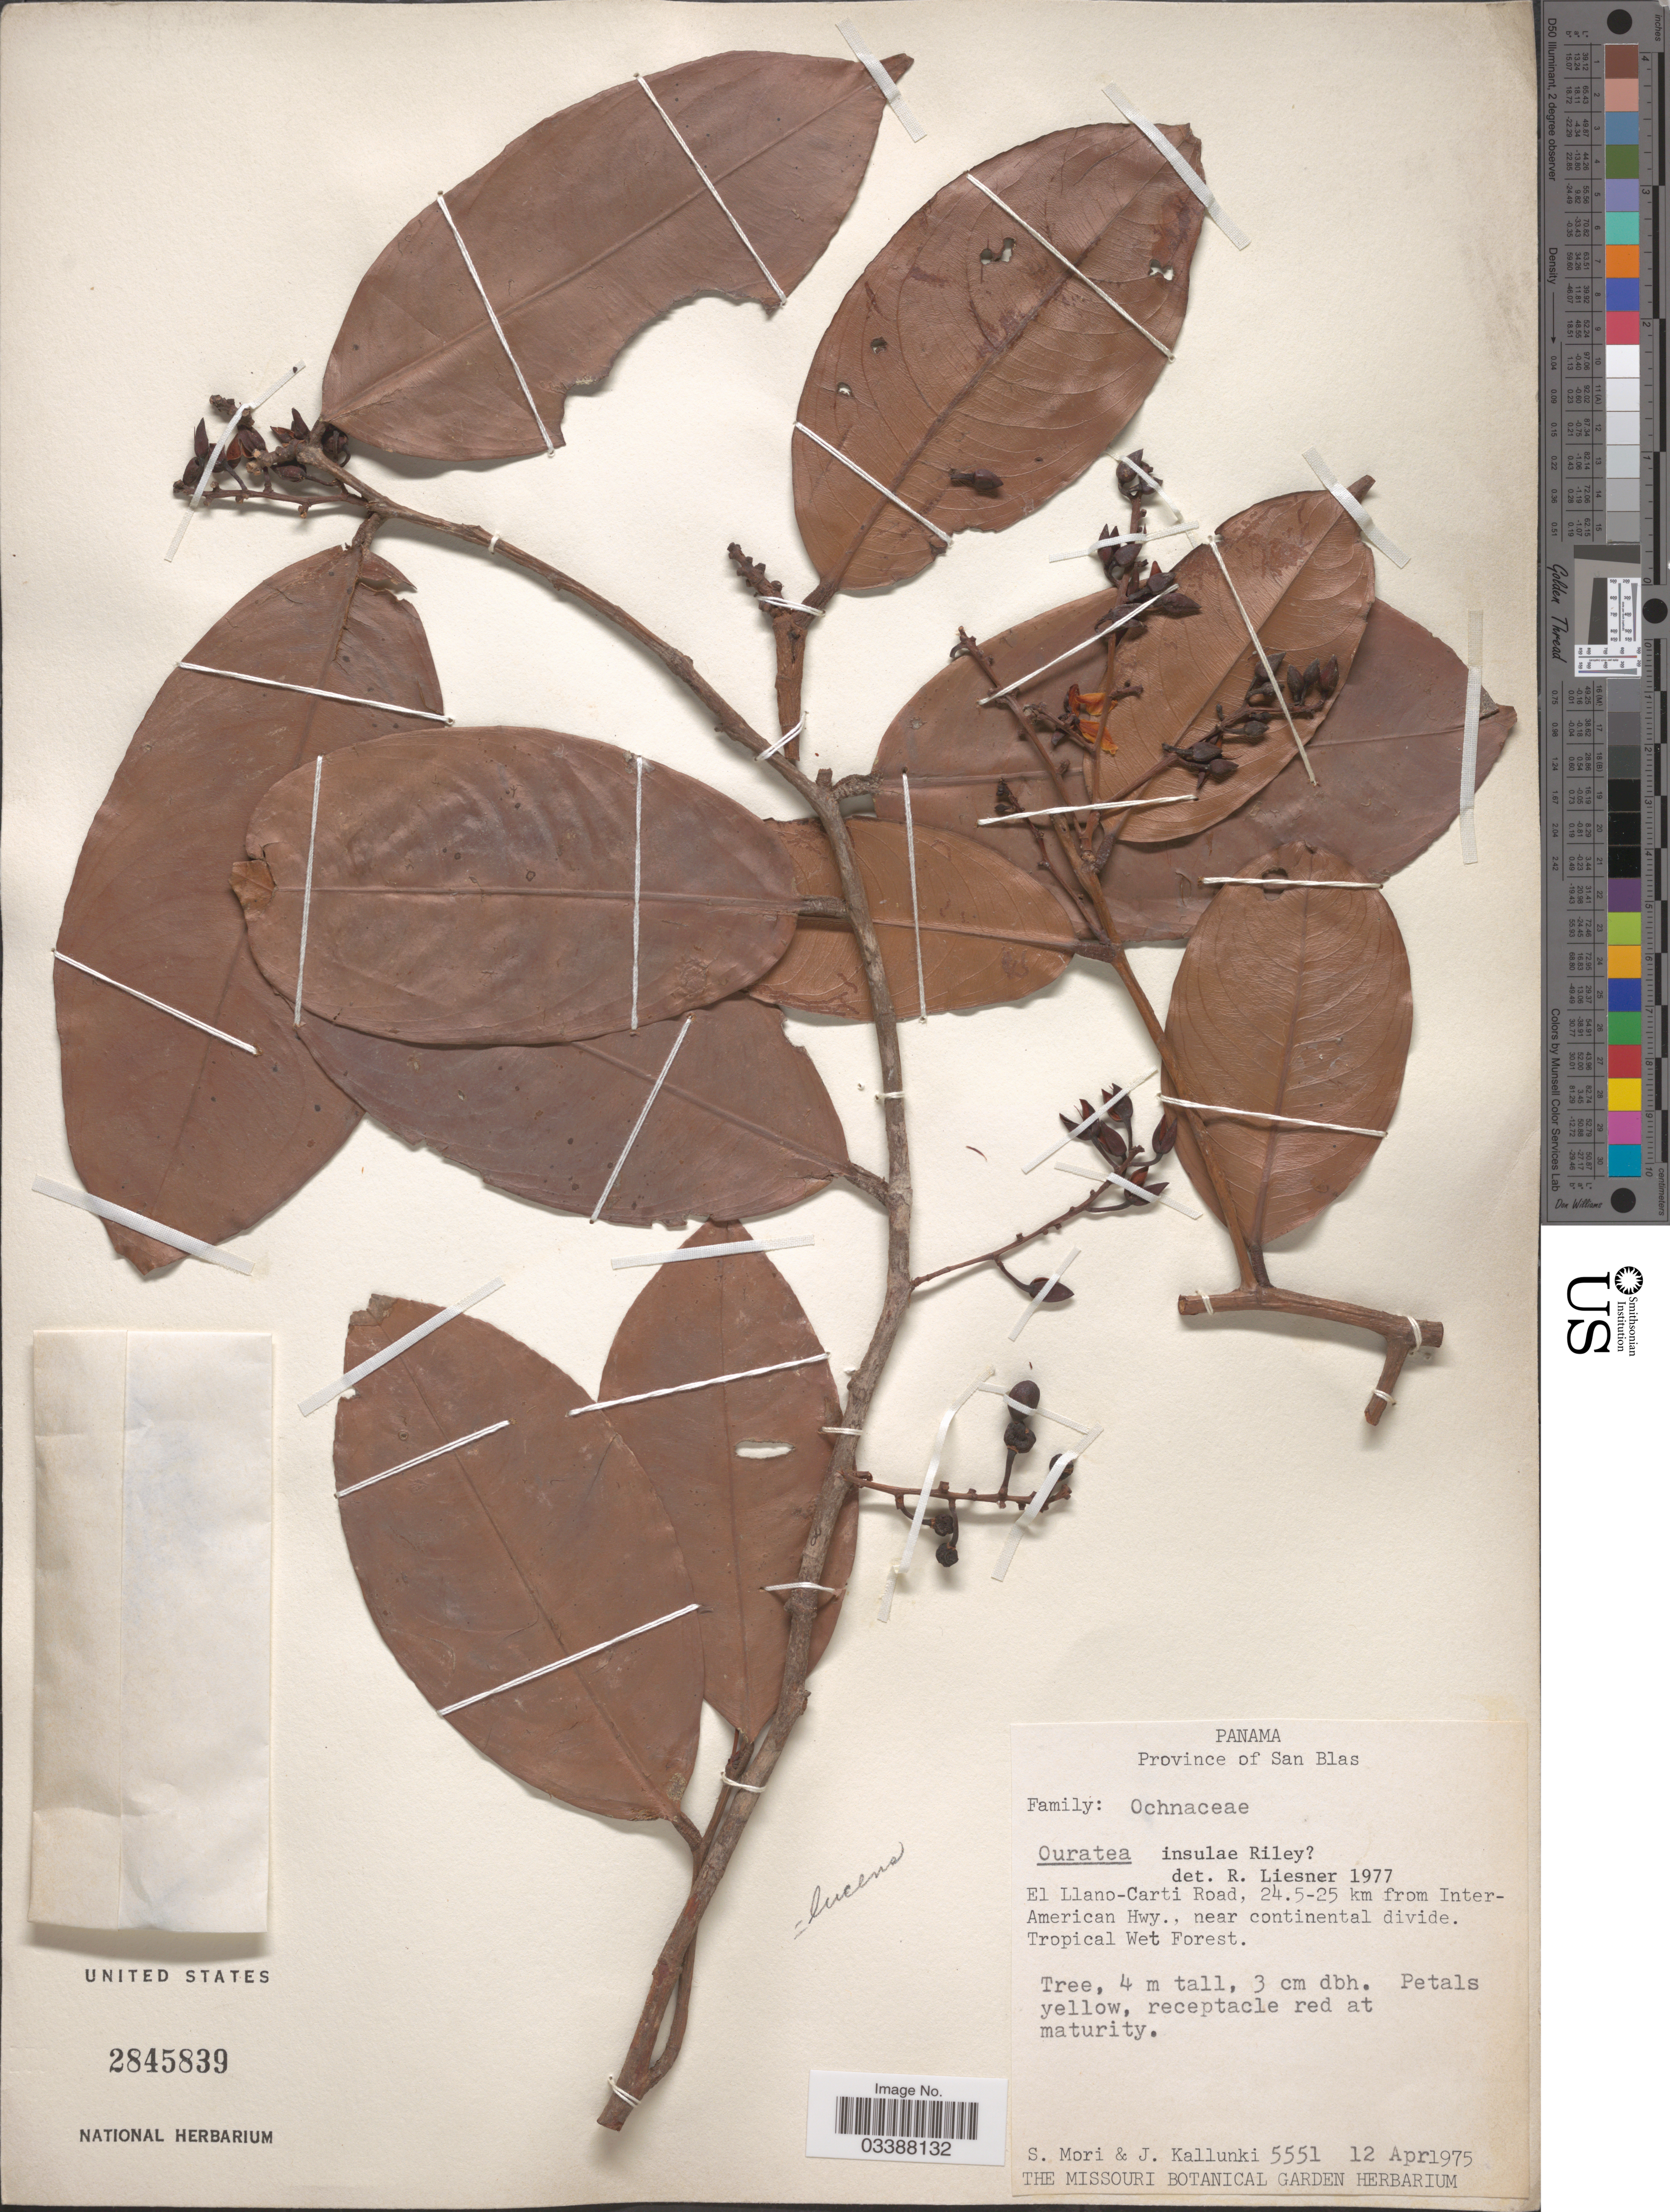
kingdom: Plantae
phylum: Tracheophyta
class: Magnoliopsida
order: Malpighiales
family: Ochnaceae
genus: Ouratea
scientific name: Ouratea sp.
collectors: S. Mori & J. Kallunki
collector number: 5551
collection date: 1975-04-12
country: Panama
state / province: Kuna Yala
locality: Province of San Blas. El Llano-Carti Road, 24.5-25 km from Inter-American Hwy., near continental divide.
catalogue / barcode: US 2845839